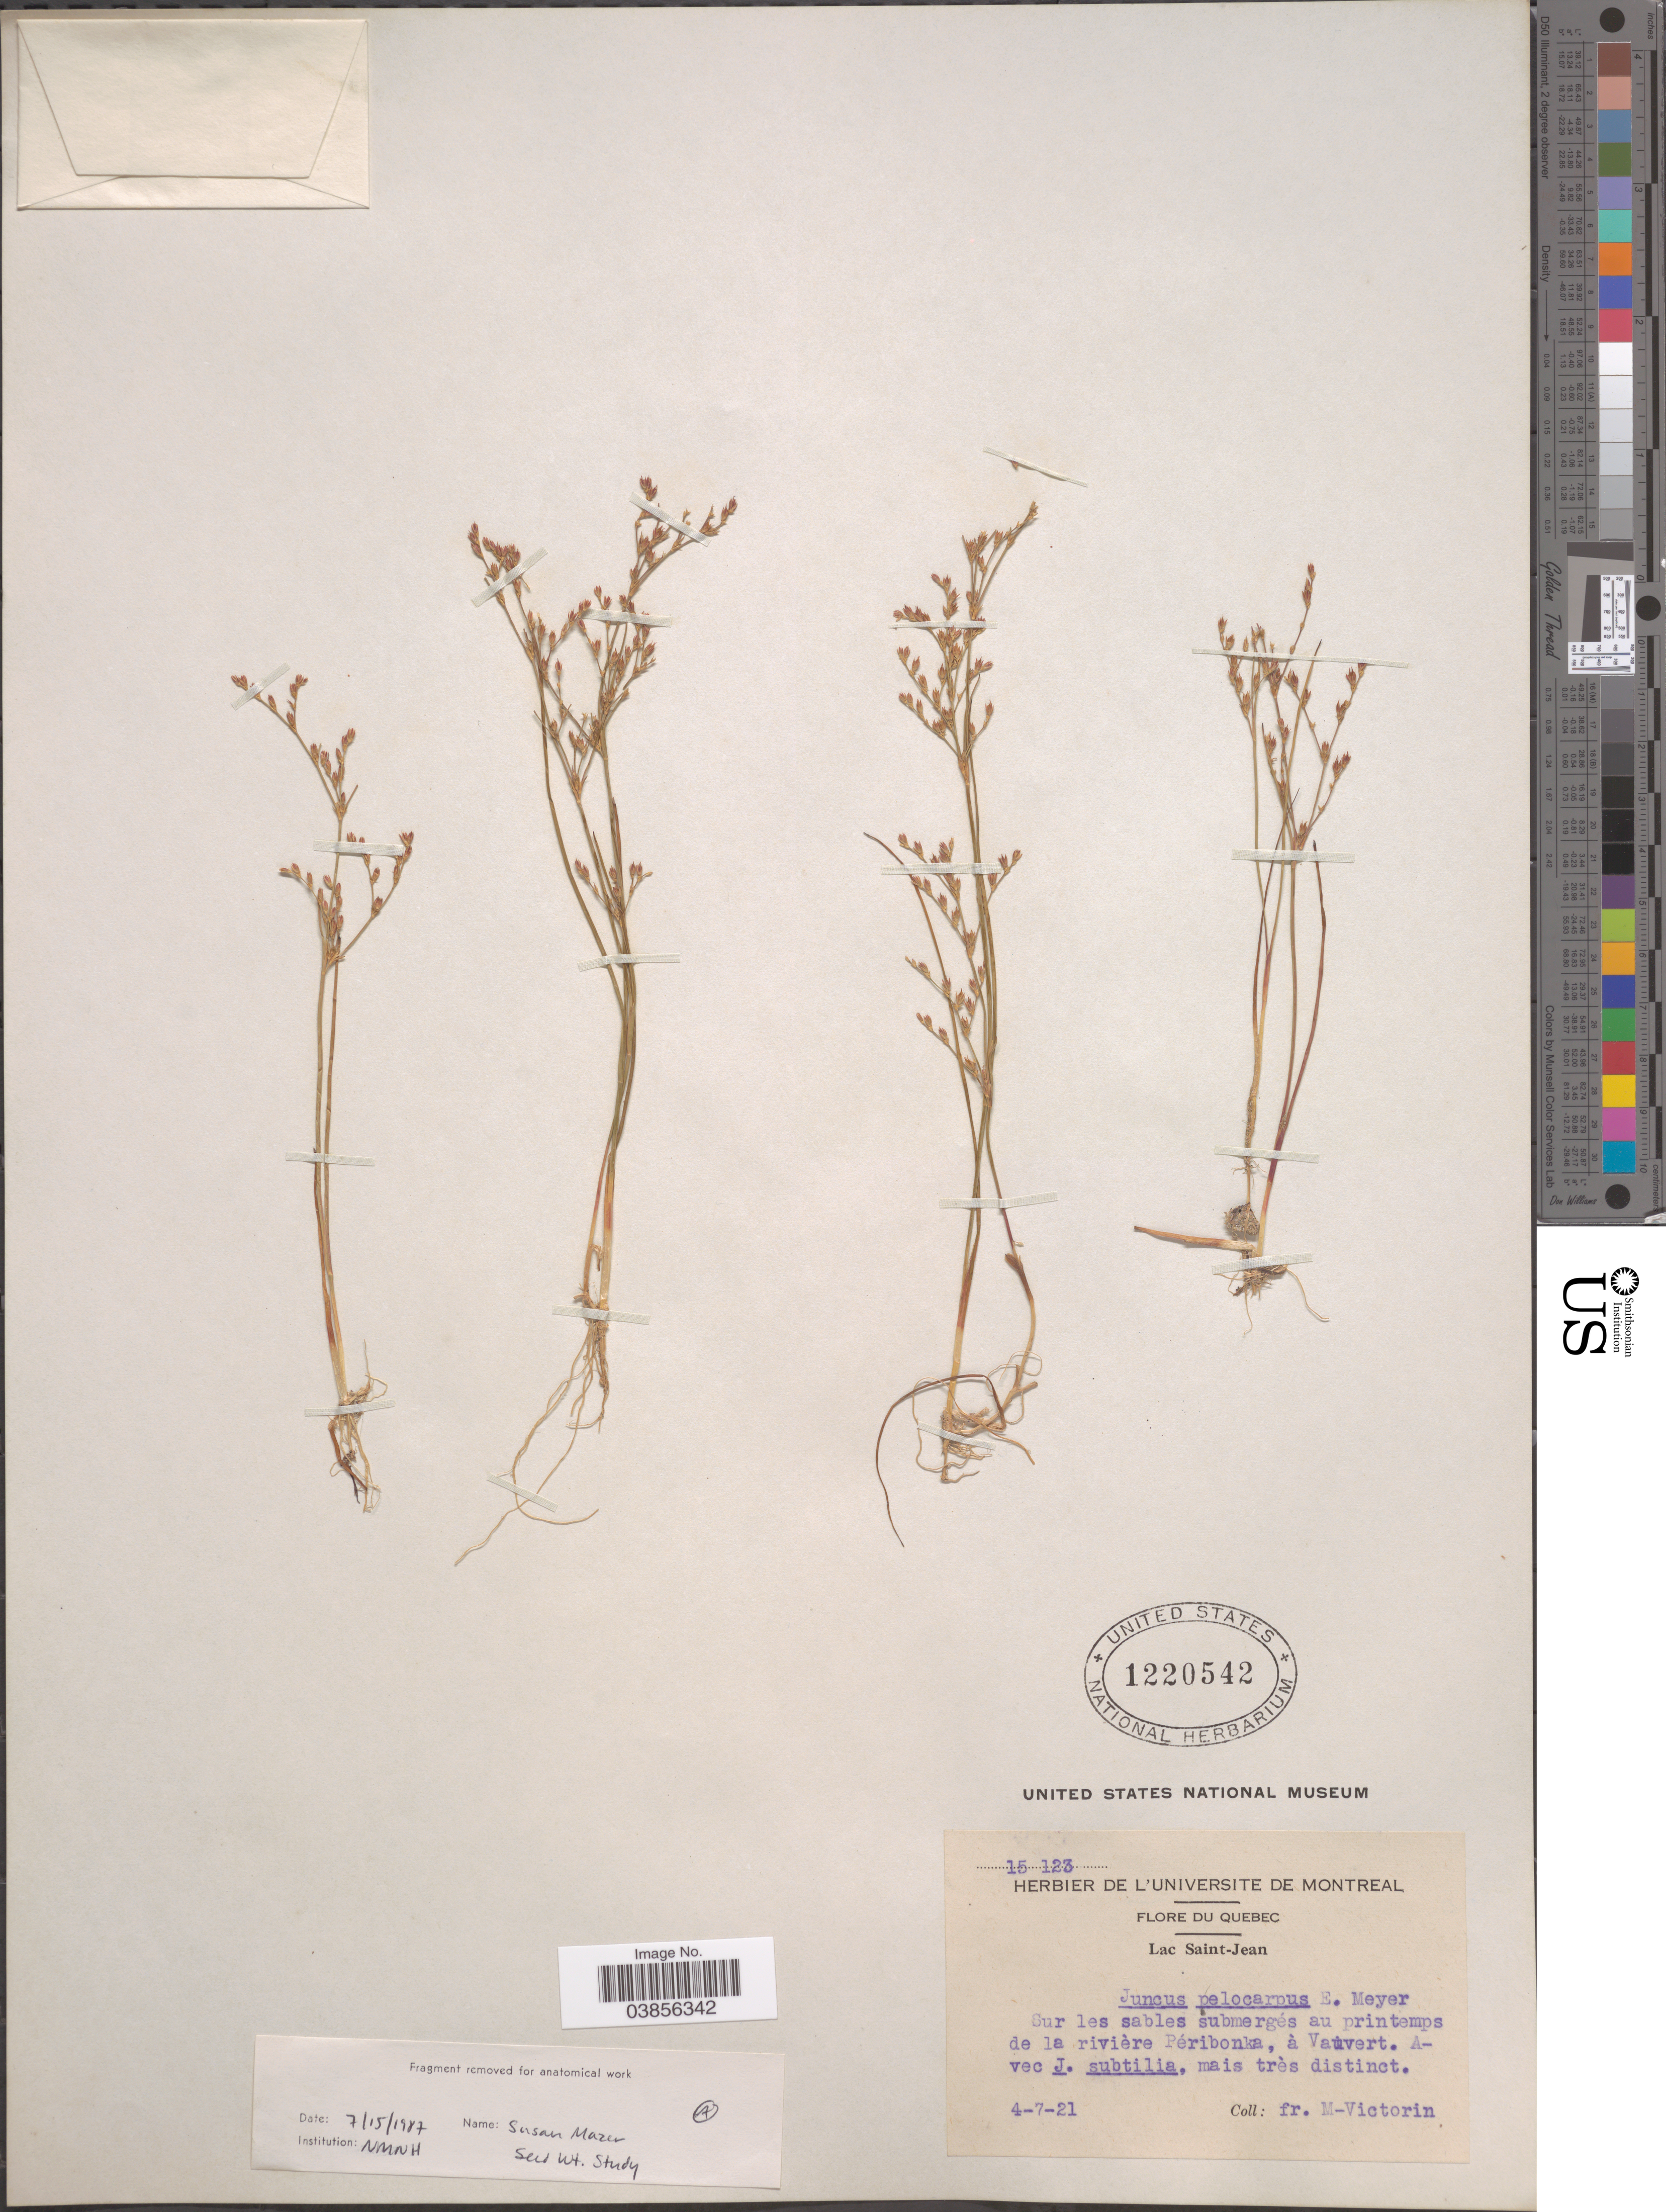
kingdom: Plantae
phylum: Tracheophyta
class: Liliopsida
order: Poales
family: Juncaceae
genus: Juncus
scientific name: Juncus pelocarpus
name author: E. Mey.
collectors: F. Marie-Victorin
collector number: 15123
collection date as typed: Transcribed d/m/y: 4/7/21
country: Canada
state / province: Quebec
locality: Lac Saint-Jean. Sur les sables submerges au printemps de la rivière Péribonka, à Vauvert.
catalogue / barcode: US 1220542